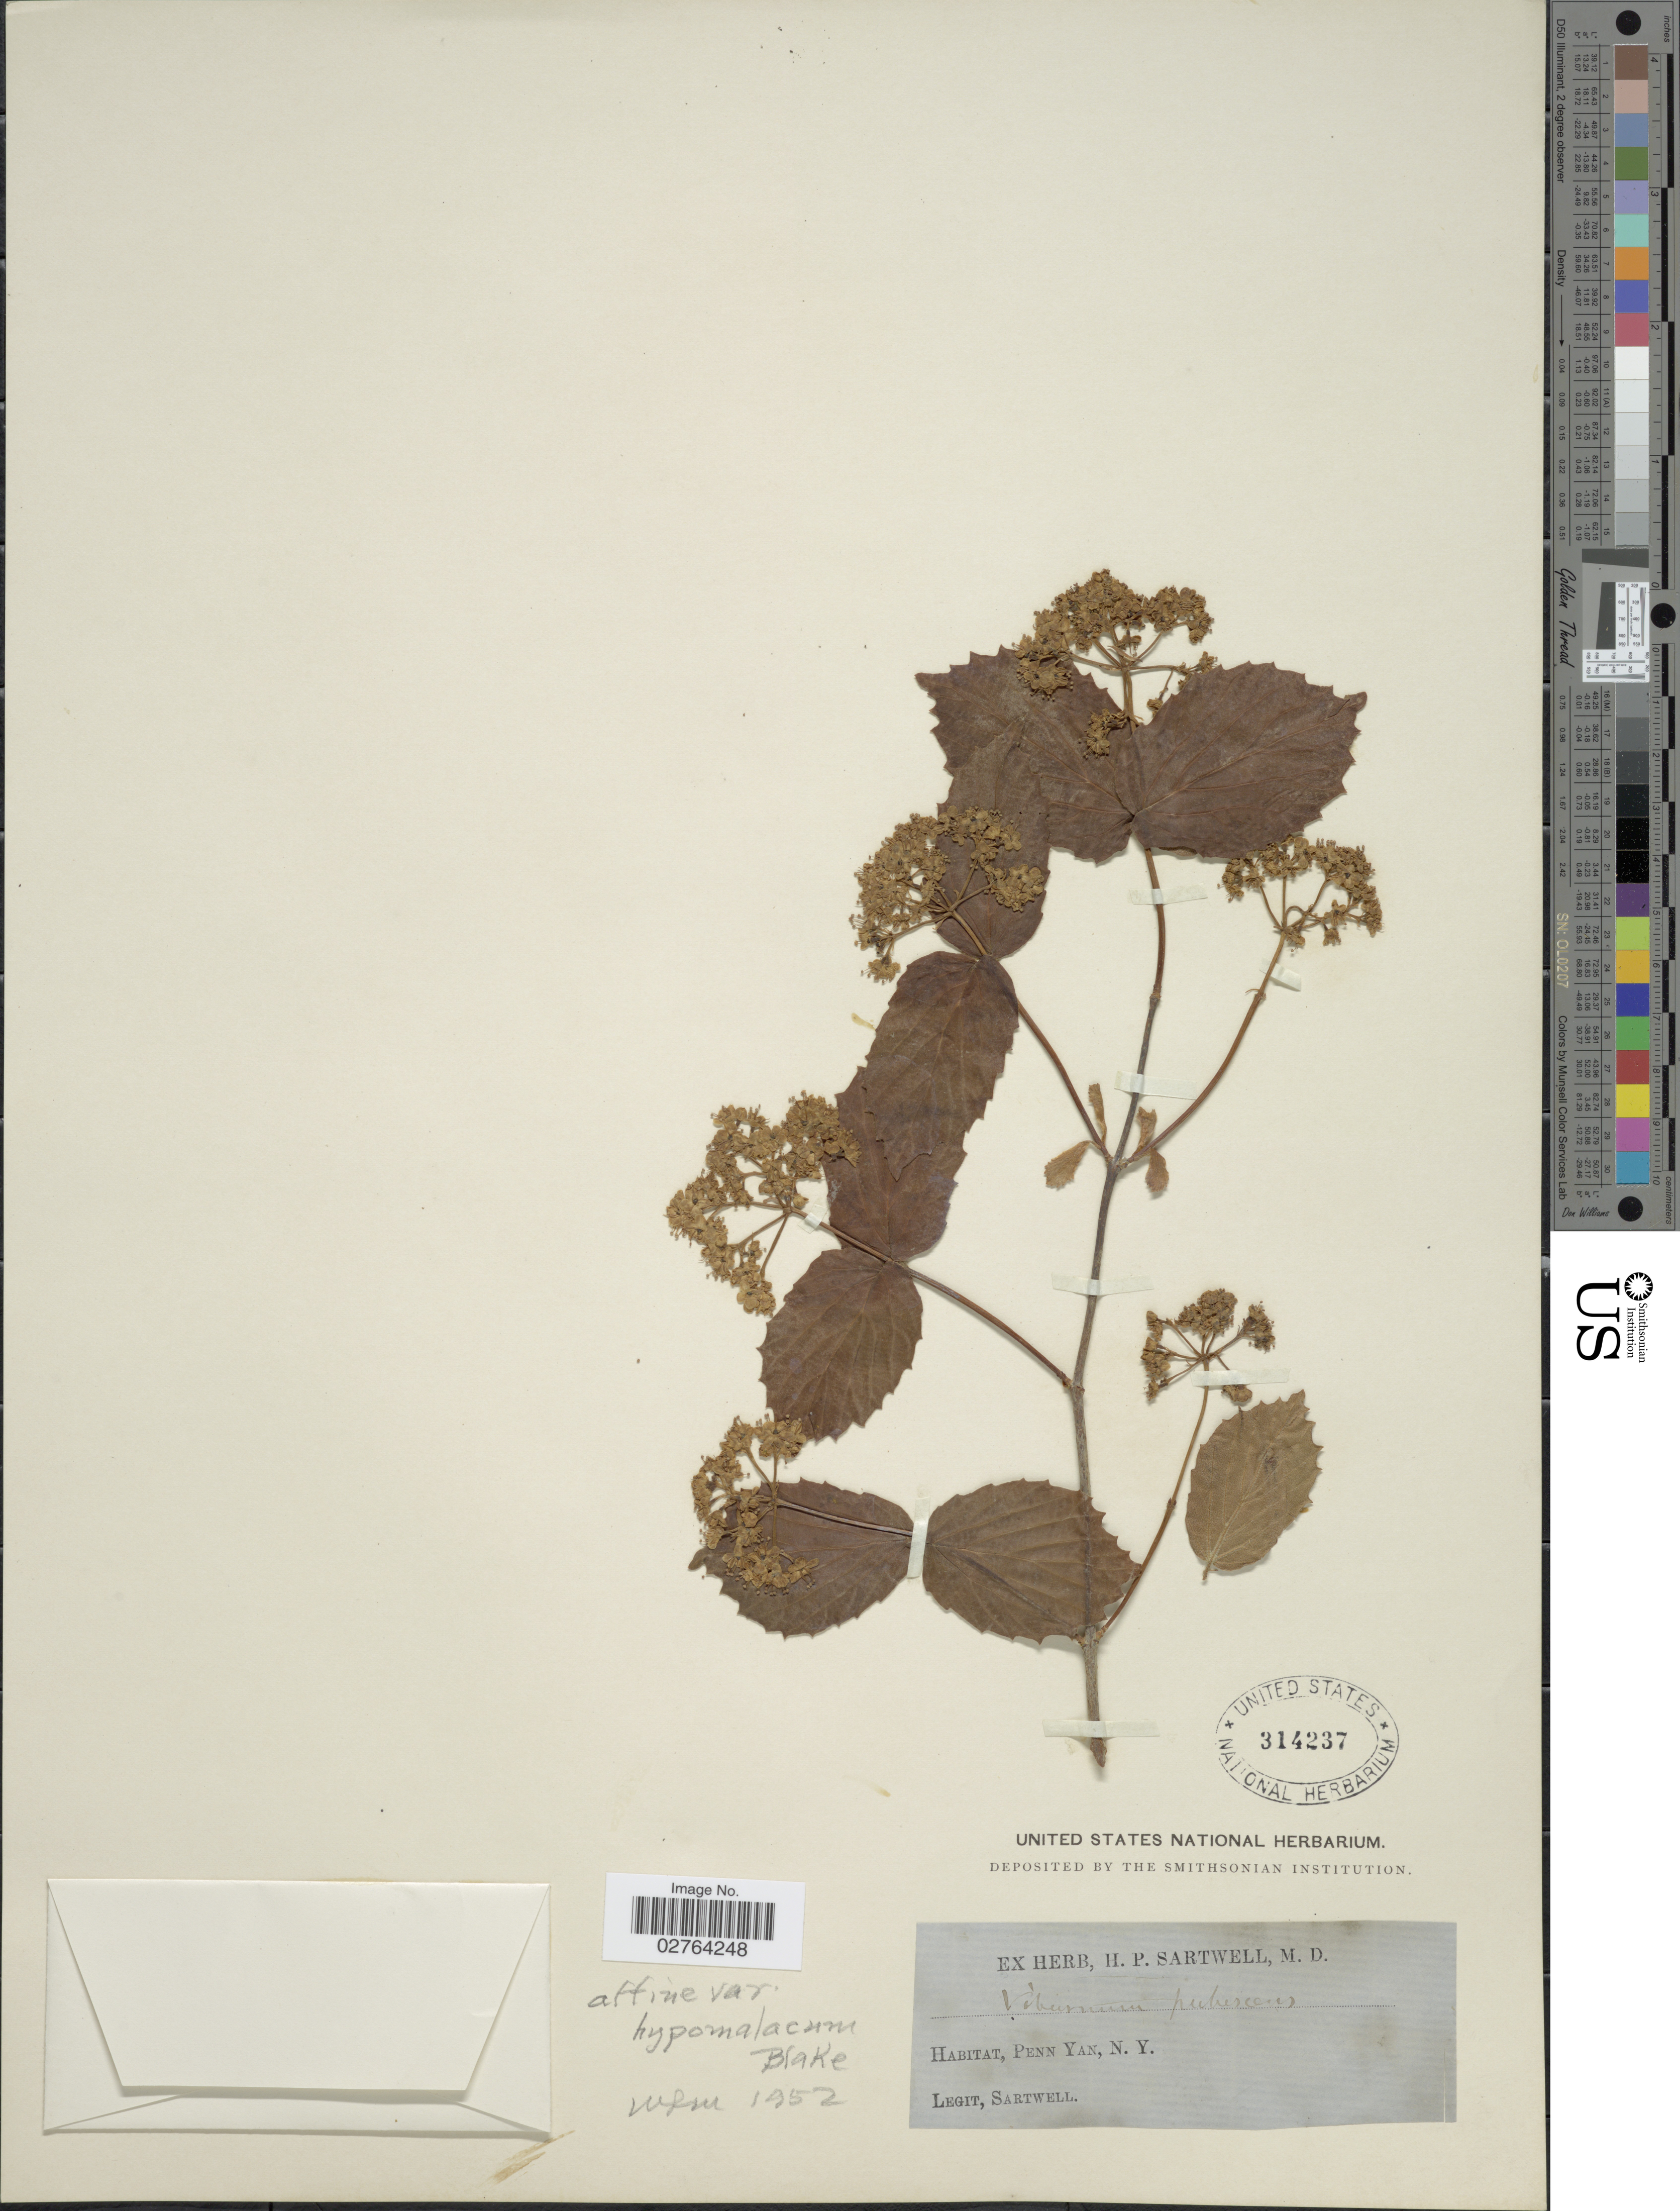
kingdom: Plantae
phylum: Tracheophyta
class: Magnoliopsida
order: Dipsacales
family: Viburnaceae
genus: Viburnum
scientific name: Viburnum rafinesqueanum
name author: Schult.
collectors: H. P. Sartwell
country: United States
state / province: New York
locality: Penn Yan, N. Y.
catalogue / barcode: US 314237